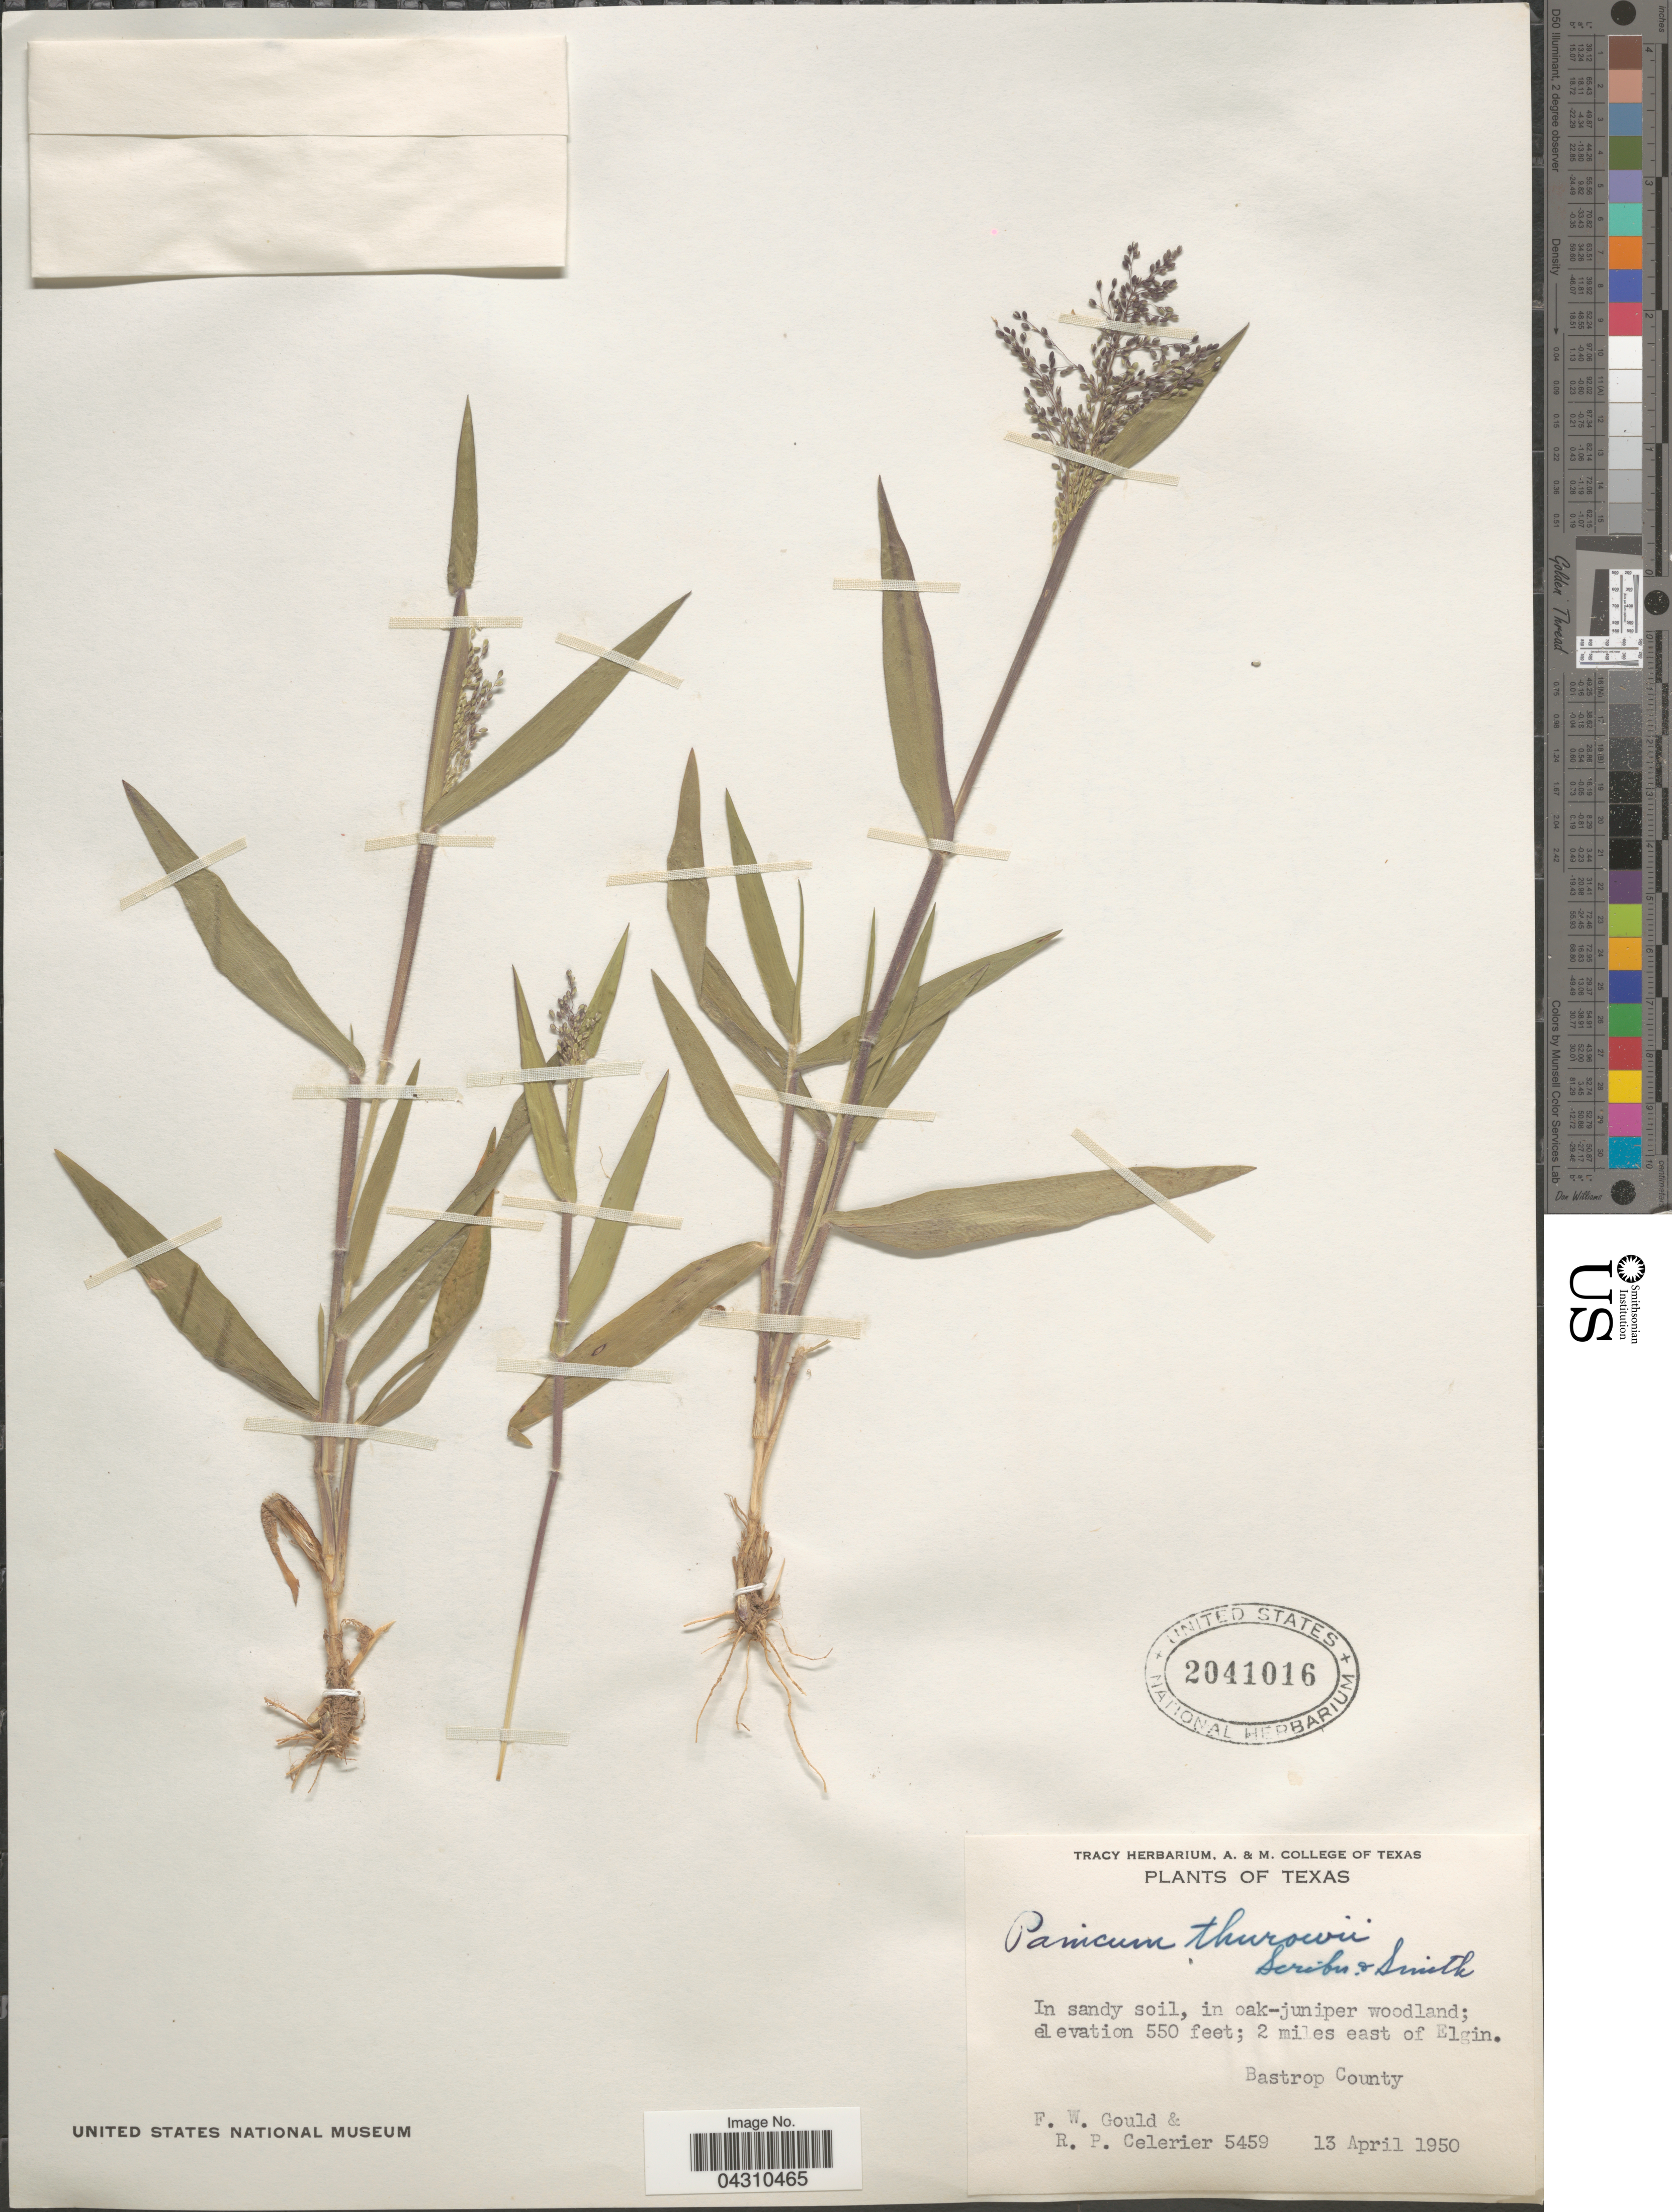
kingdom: Plantae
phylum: Tracheophyta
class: Liliopsida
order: Poales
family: Poaceae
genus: Dichanthelium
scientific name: Dichanthelium acuminatum var. acuminatum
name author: (Sw.) Gould & C.A. Clark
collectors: F. W. Gould & R. Celerier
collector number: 5459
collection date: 1950-04-13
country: United States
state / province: Texas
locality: In sandy soil, in oak-juniper woodland; 2 miles east of Elgin. Bastrop County.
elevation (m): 168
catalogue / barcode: US 2041016